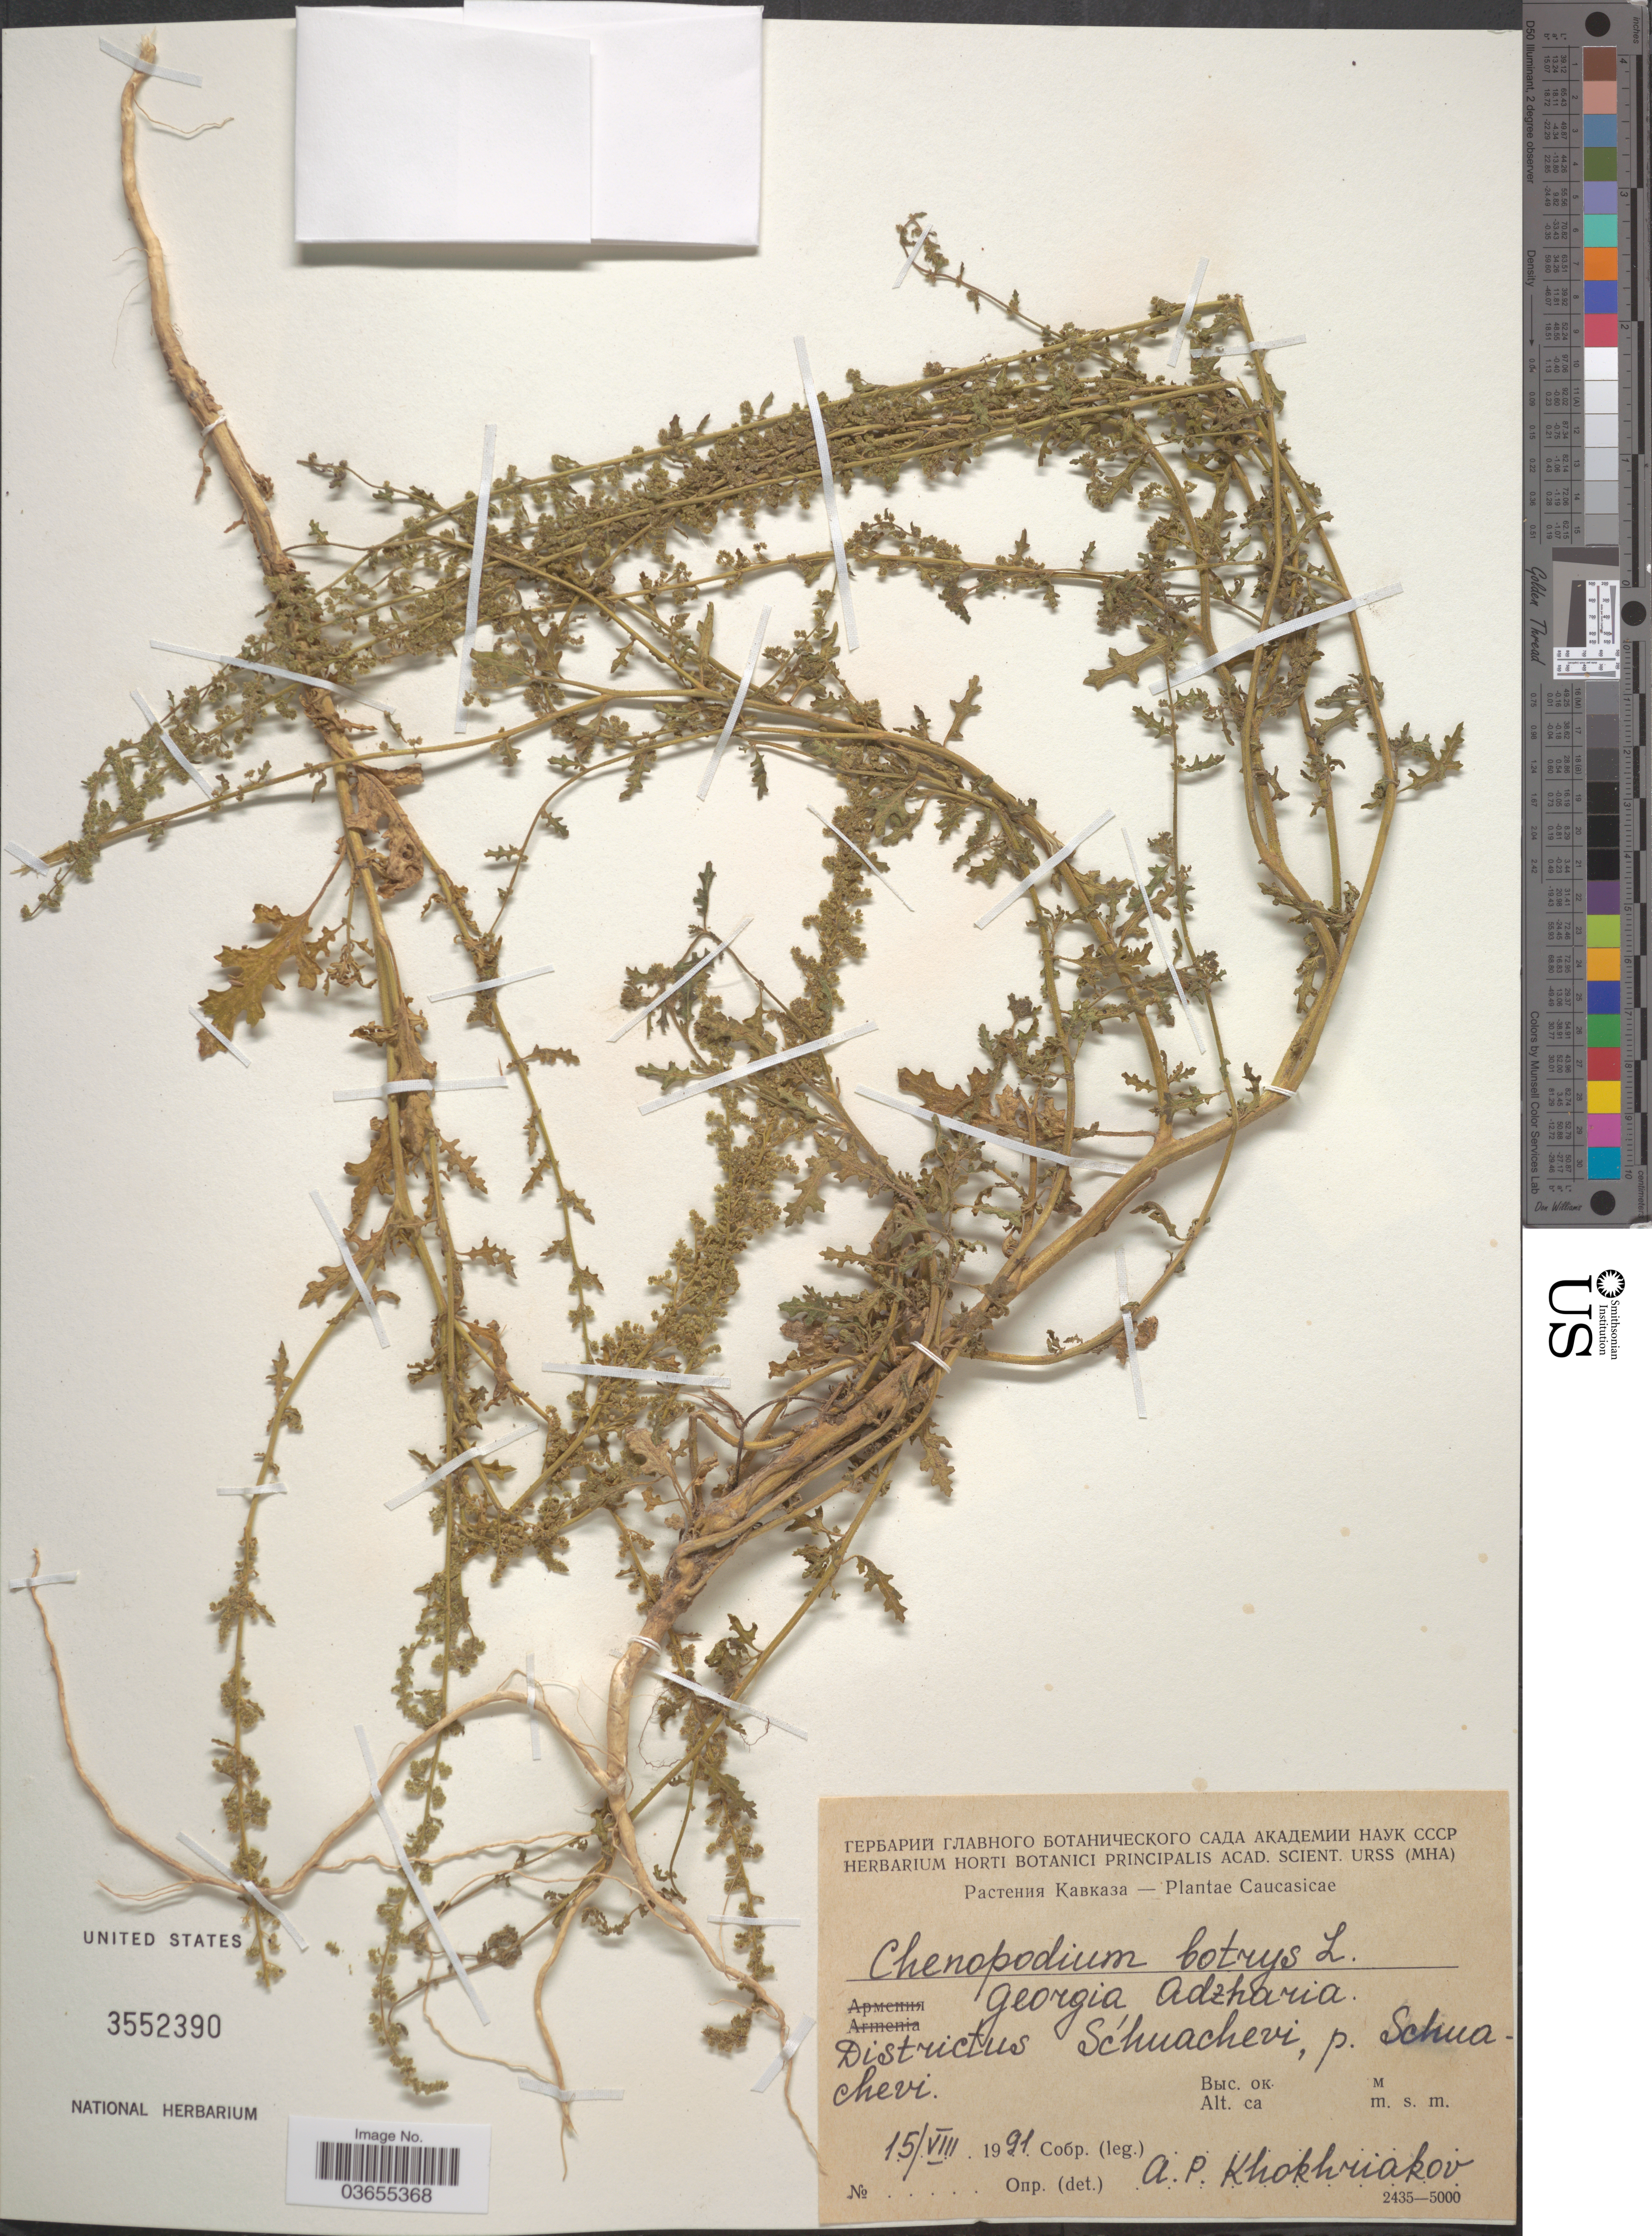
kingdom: Plantae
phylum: Tracheophyta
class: Magnoliopsida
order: Caryophyllales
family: Amaranthaceae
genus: Chenopodium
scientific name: Chenopodium botrys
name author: L.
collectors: ex herb. Florae URSS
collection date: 1991-08-15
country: Georgia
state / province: Adzharia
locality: Districtus Schuachevi, p. Schuachevi. Caucasicae.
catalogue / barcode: US 3552390